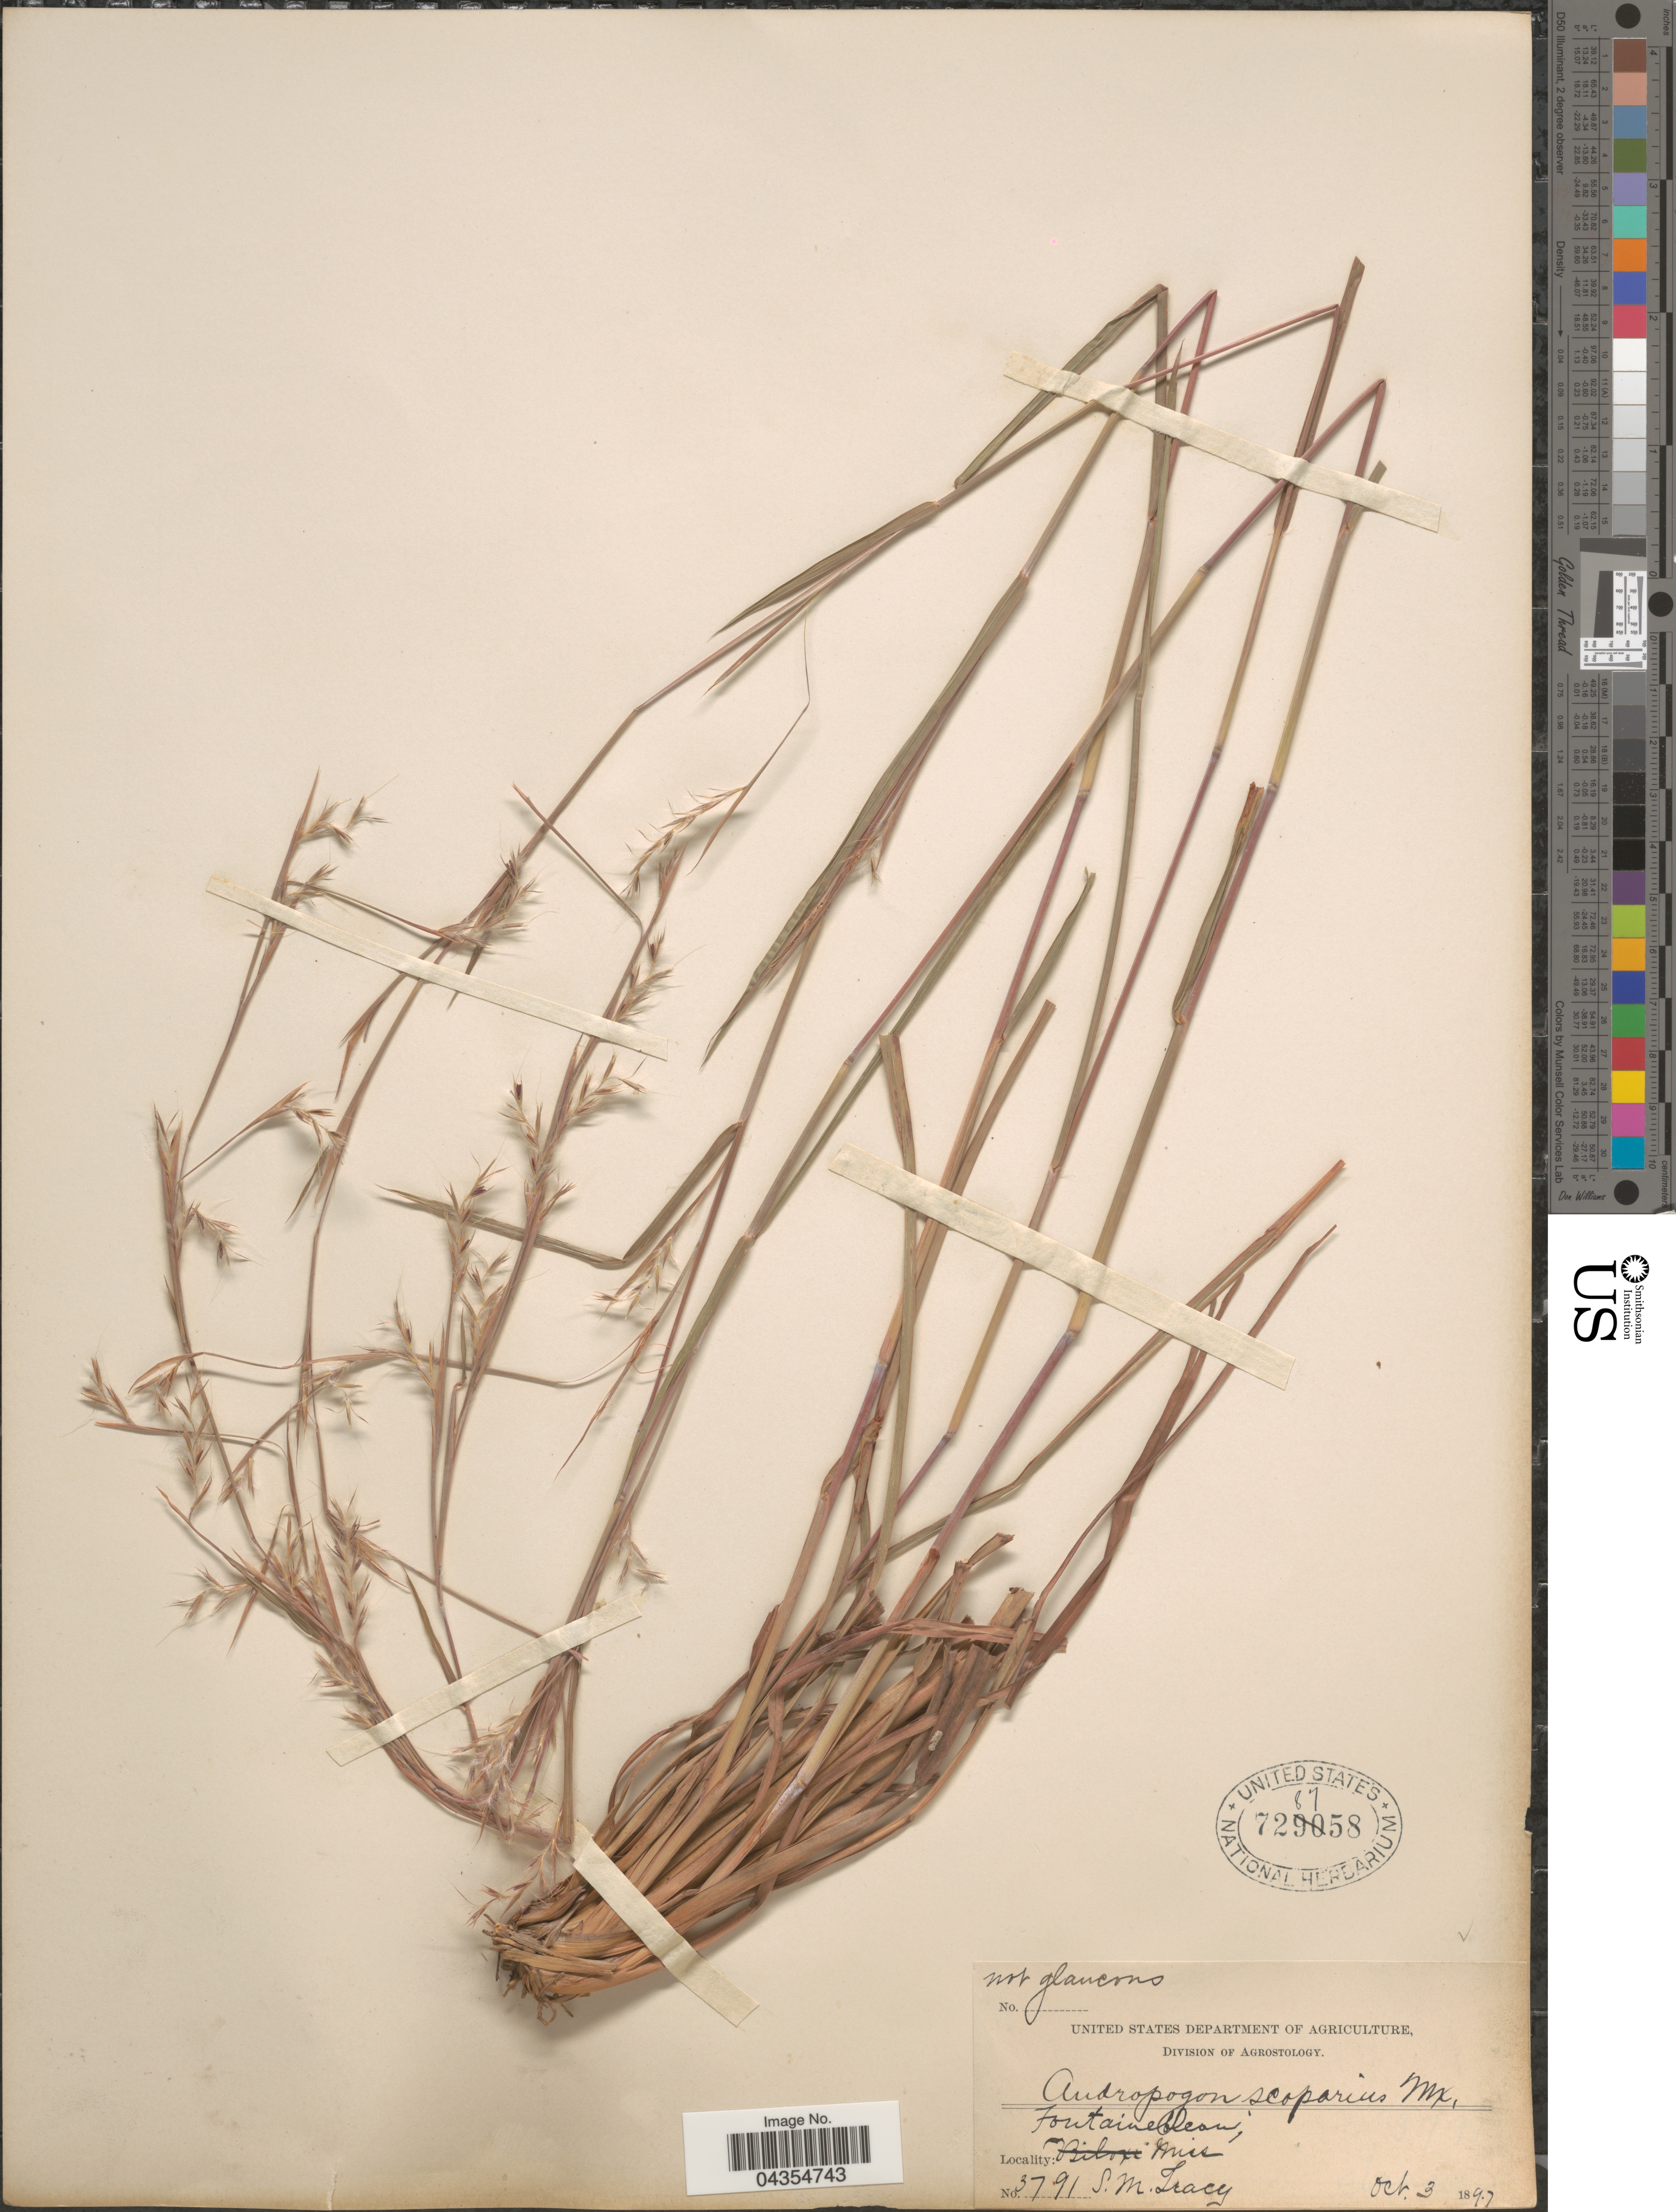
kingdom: Plantae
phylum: Tracheophyta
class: Liliopsida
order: Poales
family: Poaceae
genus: Schizachyrium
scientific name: Schizachyrium sanguineum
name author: (Retz.) Alston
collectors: S. M. Tracy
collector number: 3791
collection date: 1897-10-03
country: United States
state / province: Mississippi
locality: Fontainebleau.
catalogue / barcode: US 728758